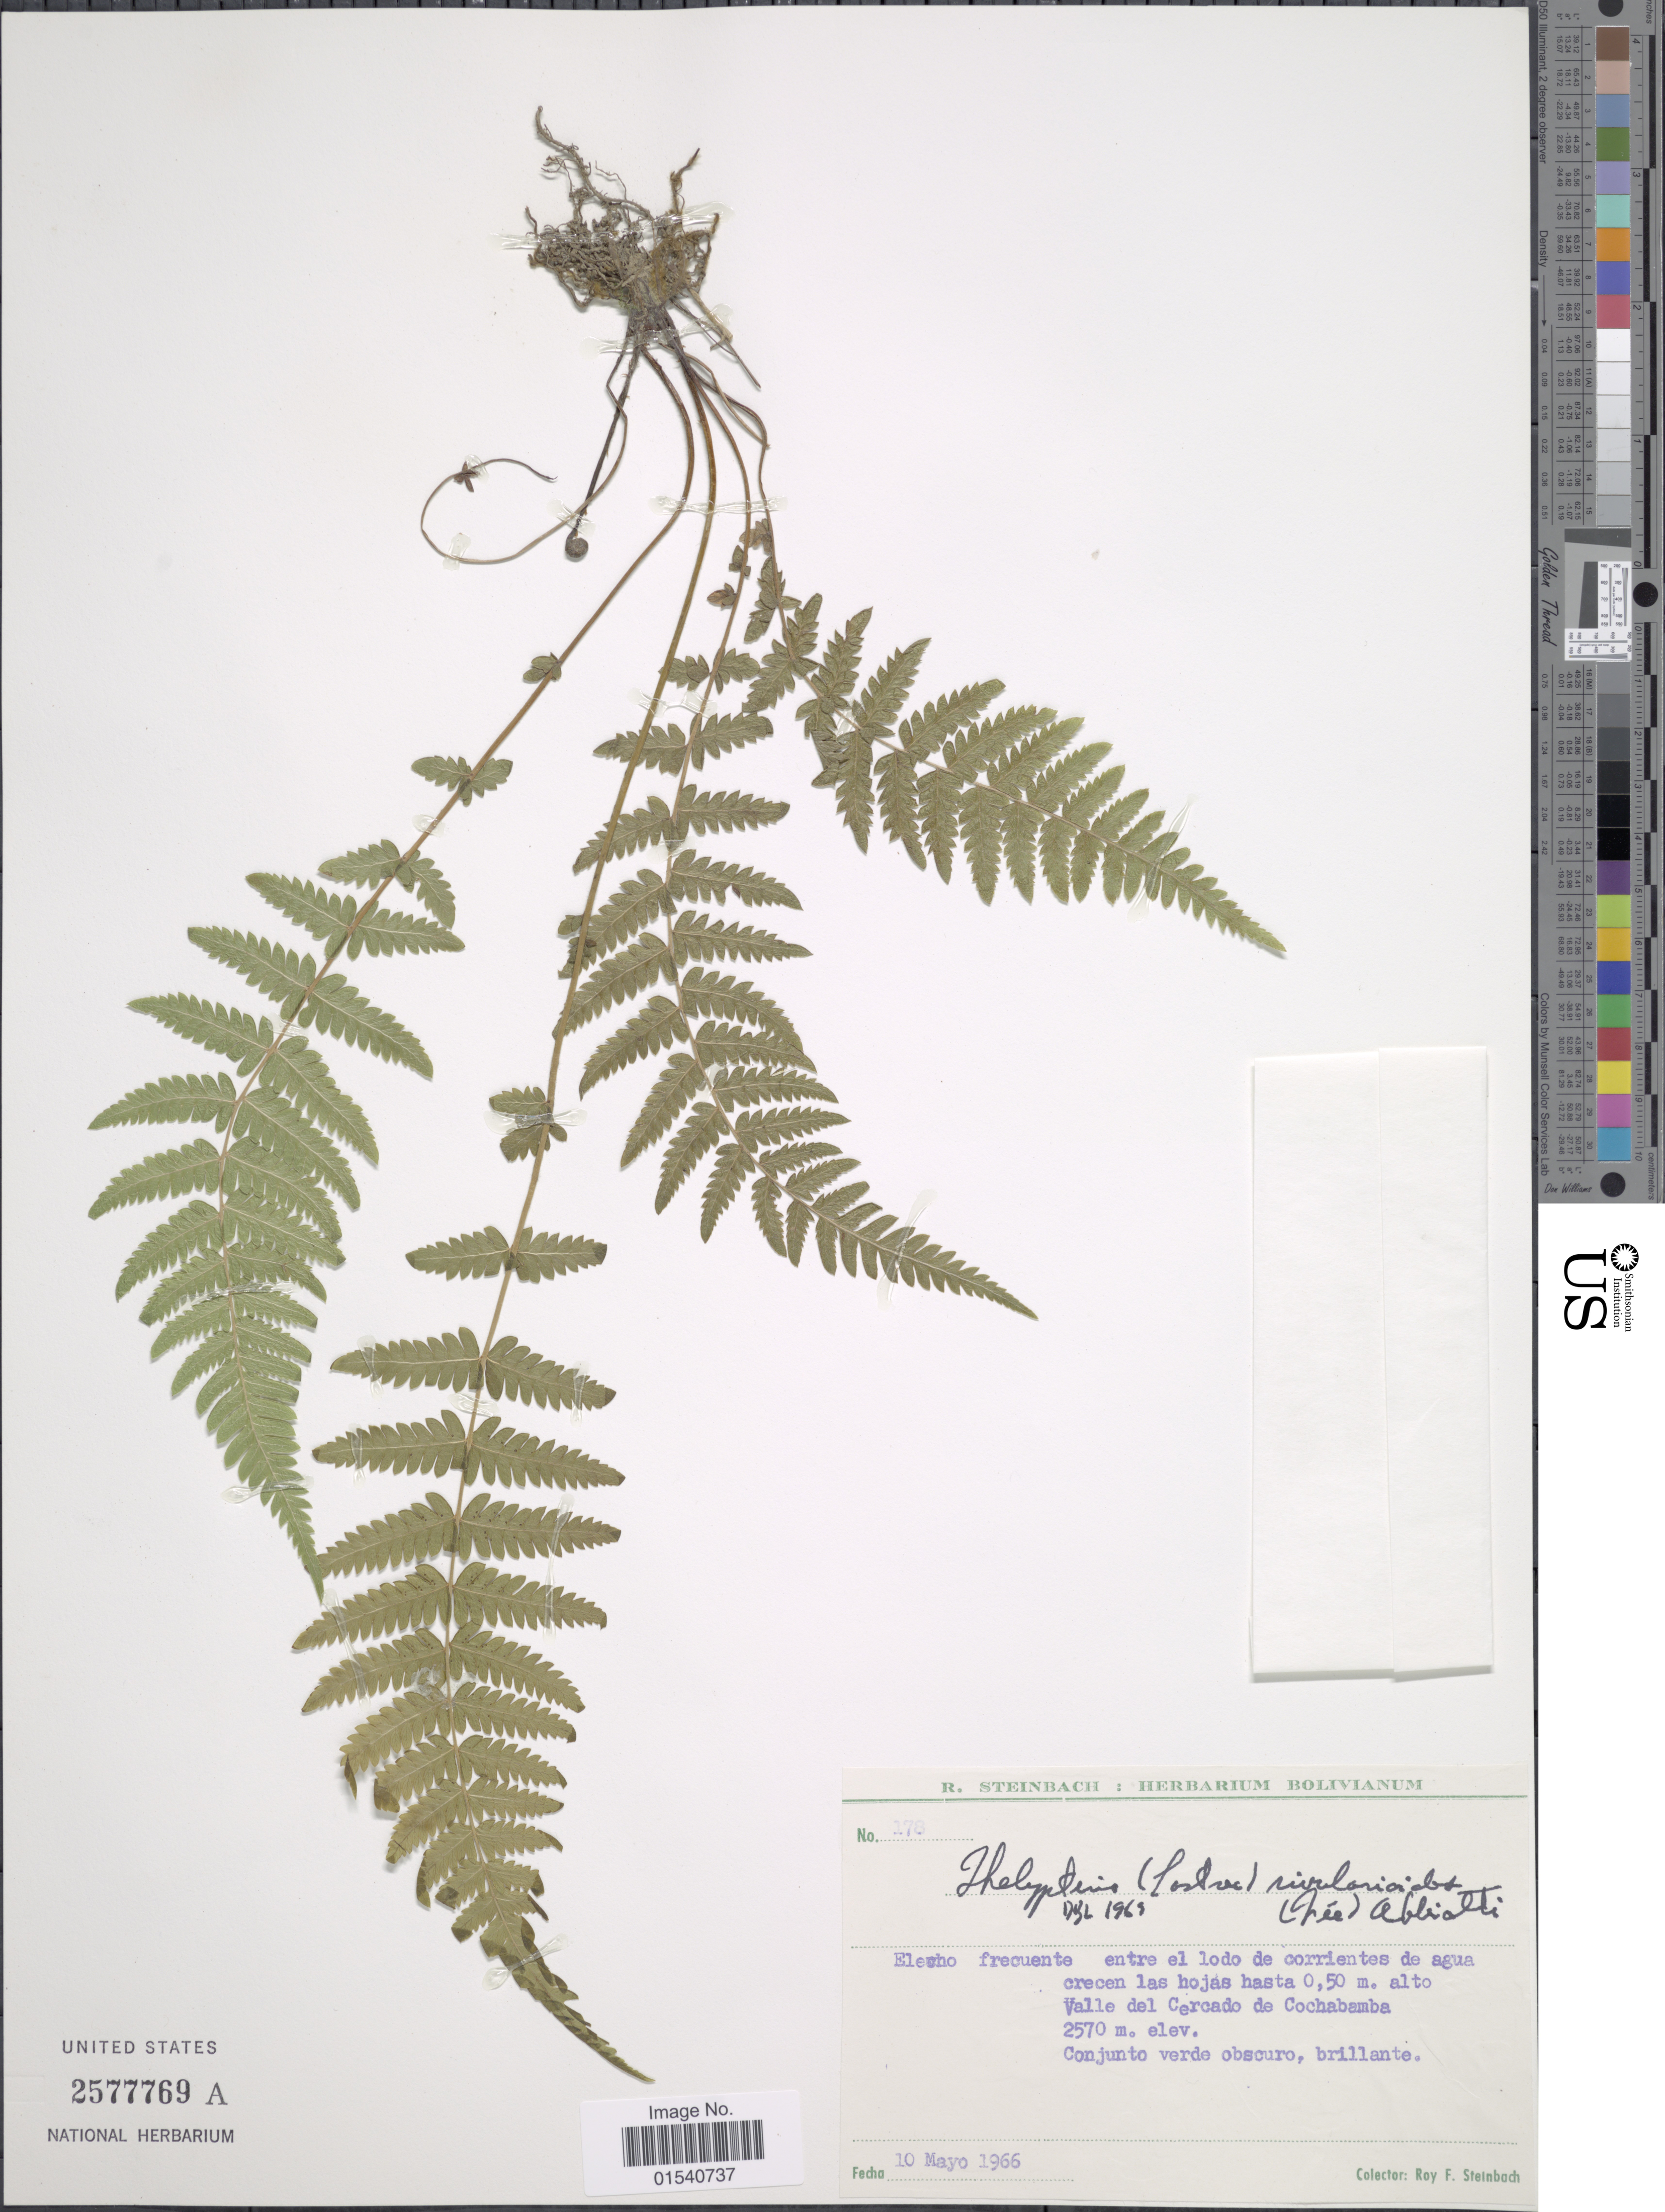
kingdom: Plantae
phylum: Tracheophyta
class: Polypodiopsida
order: Polypodiales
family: Thelypteridaceae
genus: Amauropelta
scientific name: Amauropelta rivularioides (Fée) comb. nov., ined 2015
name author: (Fée)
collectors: R. F. Steinbach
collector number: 178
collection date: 1966-05-10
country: Bolivia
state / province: Cochabamba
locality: Valle del Cercado de Cochabamba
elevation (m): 2570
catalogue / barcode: US 2577769A